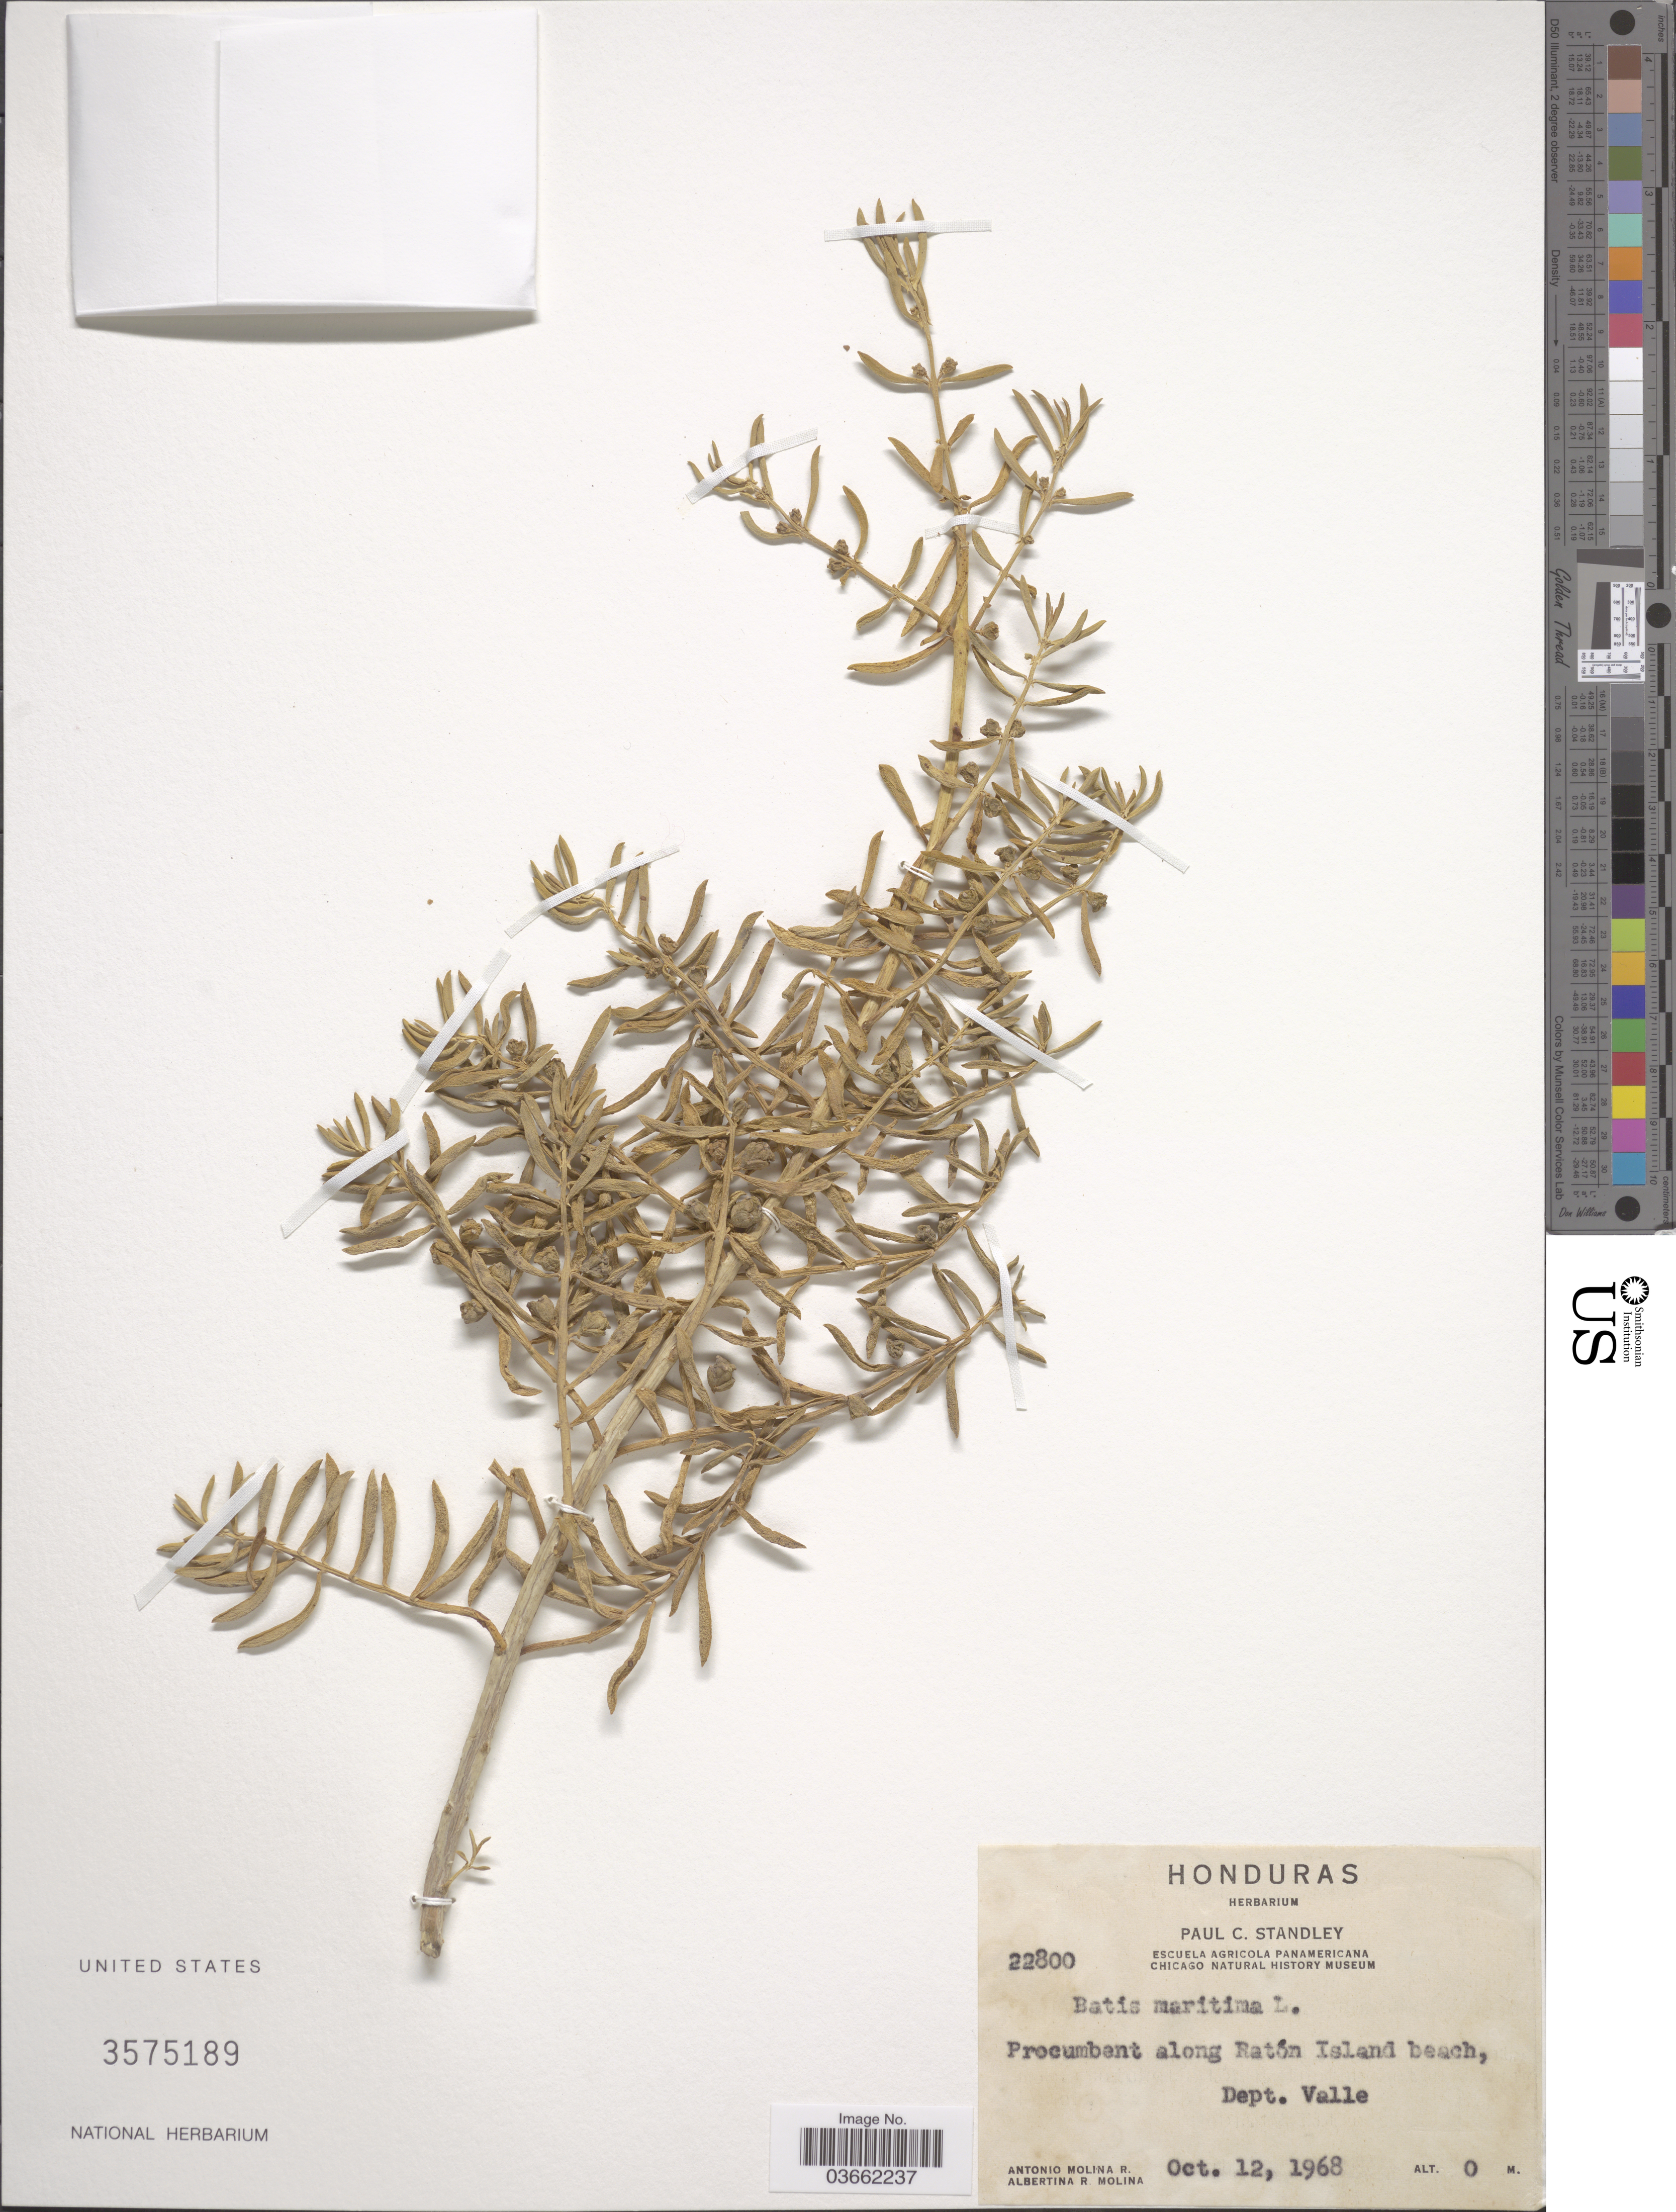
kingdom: Plantae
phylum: Tracheophyta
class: Magnoliopsida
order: Brassicales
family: Bataceae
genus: Batis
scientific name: Batis maritima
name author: L.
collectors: A. Molina R. & A. R. Molina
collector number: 22800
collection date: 1968-10-12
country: Honduras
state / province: Valle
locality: Along Ratón Island Beach, Dept. Valle.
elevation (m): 0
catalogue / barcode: US 3575189